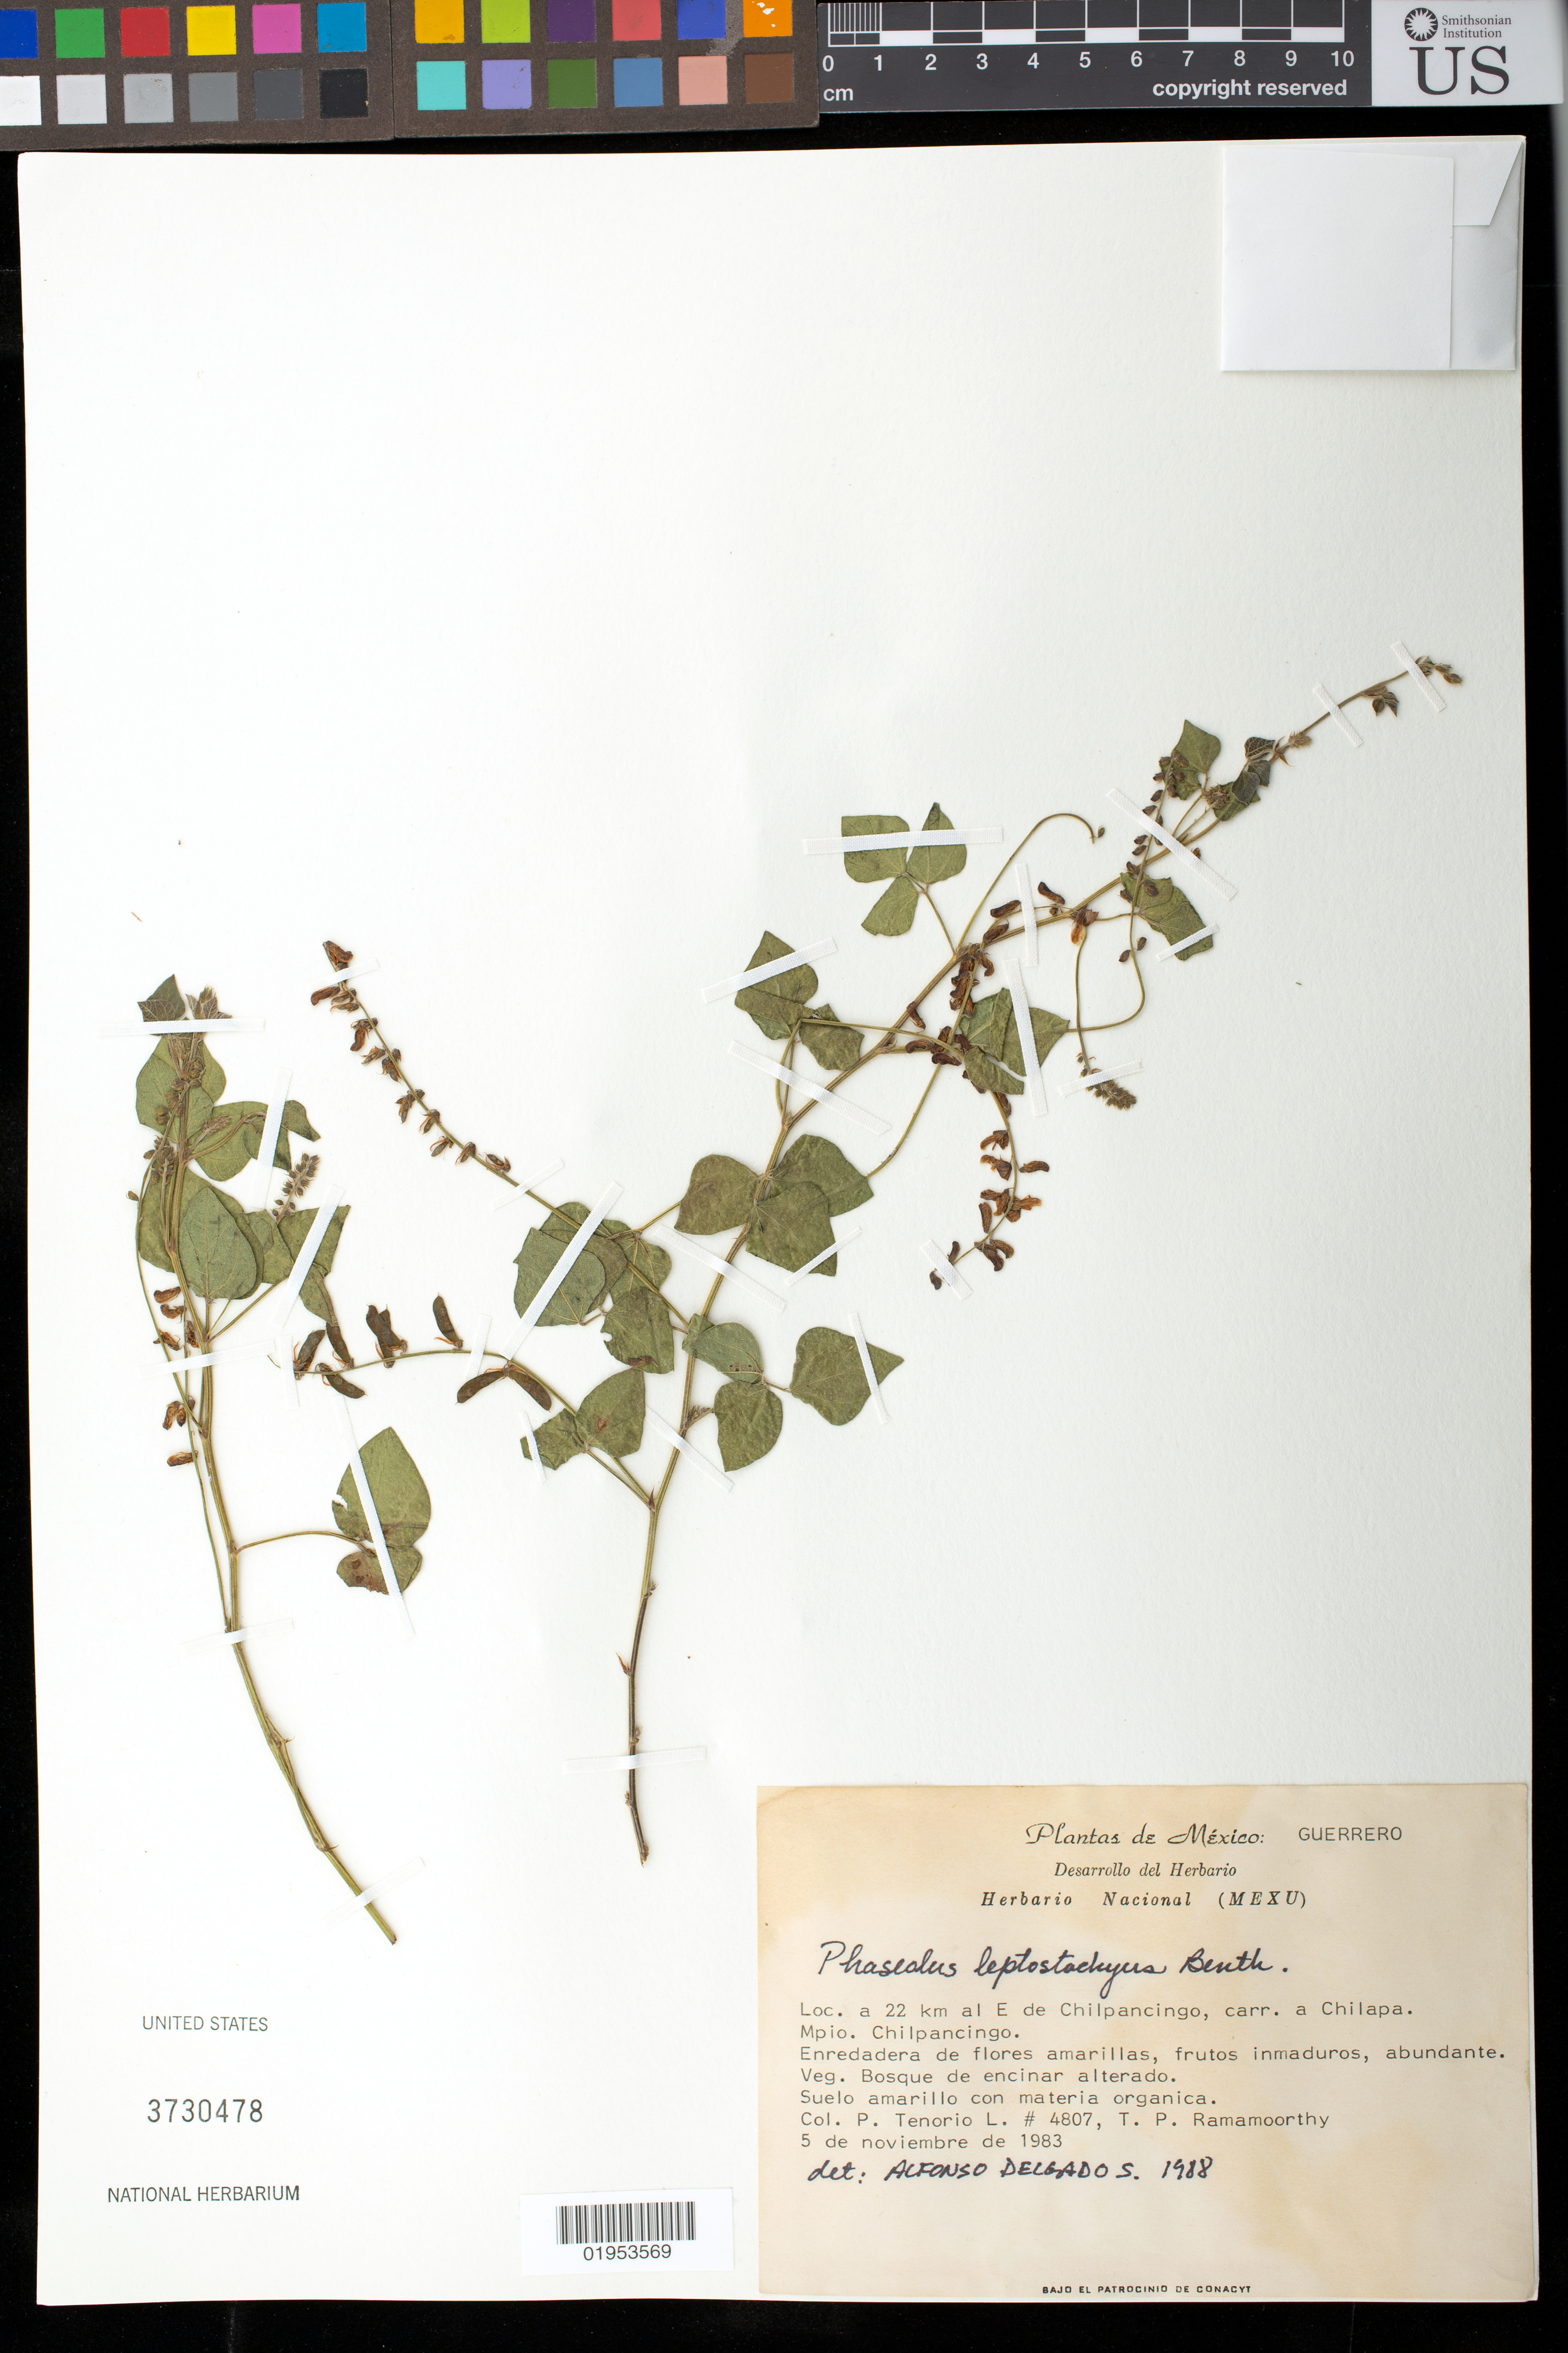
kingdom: Plantae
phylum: Tracheophyta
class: Magnoliopsida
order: Fabales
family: Fabaceae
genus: Phaseolus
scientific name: Phaseolus leptostachyus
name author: Benth.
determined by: Delgado S., A. O.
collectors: P. Tenorio L. & T. P. Ramamoorthy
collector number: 4807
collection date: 1983-11-05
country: Mexico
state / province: Guerrero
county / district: Chilpancingo de los Bravo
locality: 22 km al E de Chilpancingo, carr. a Chilapa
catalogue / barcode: US 3730478